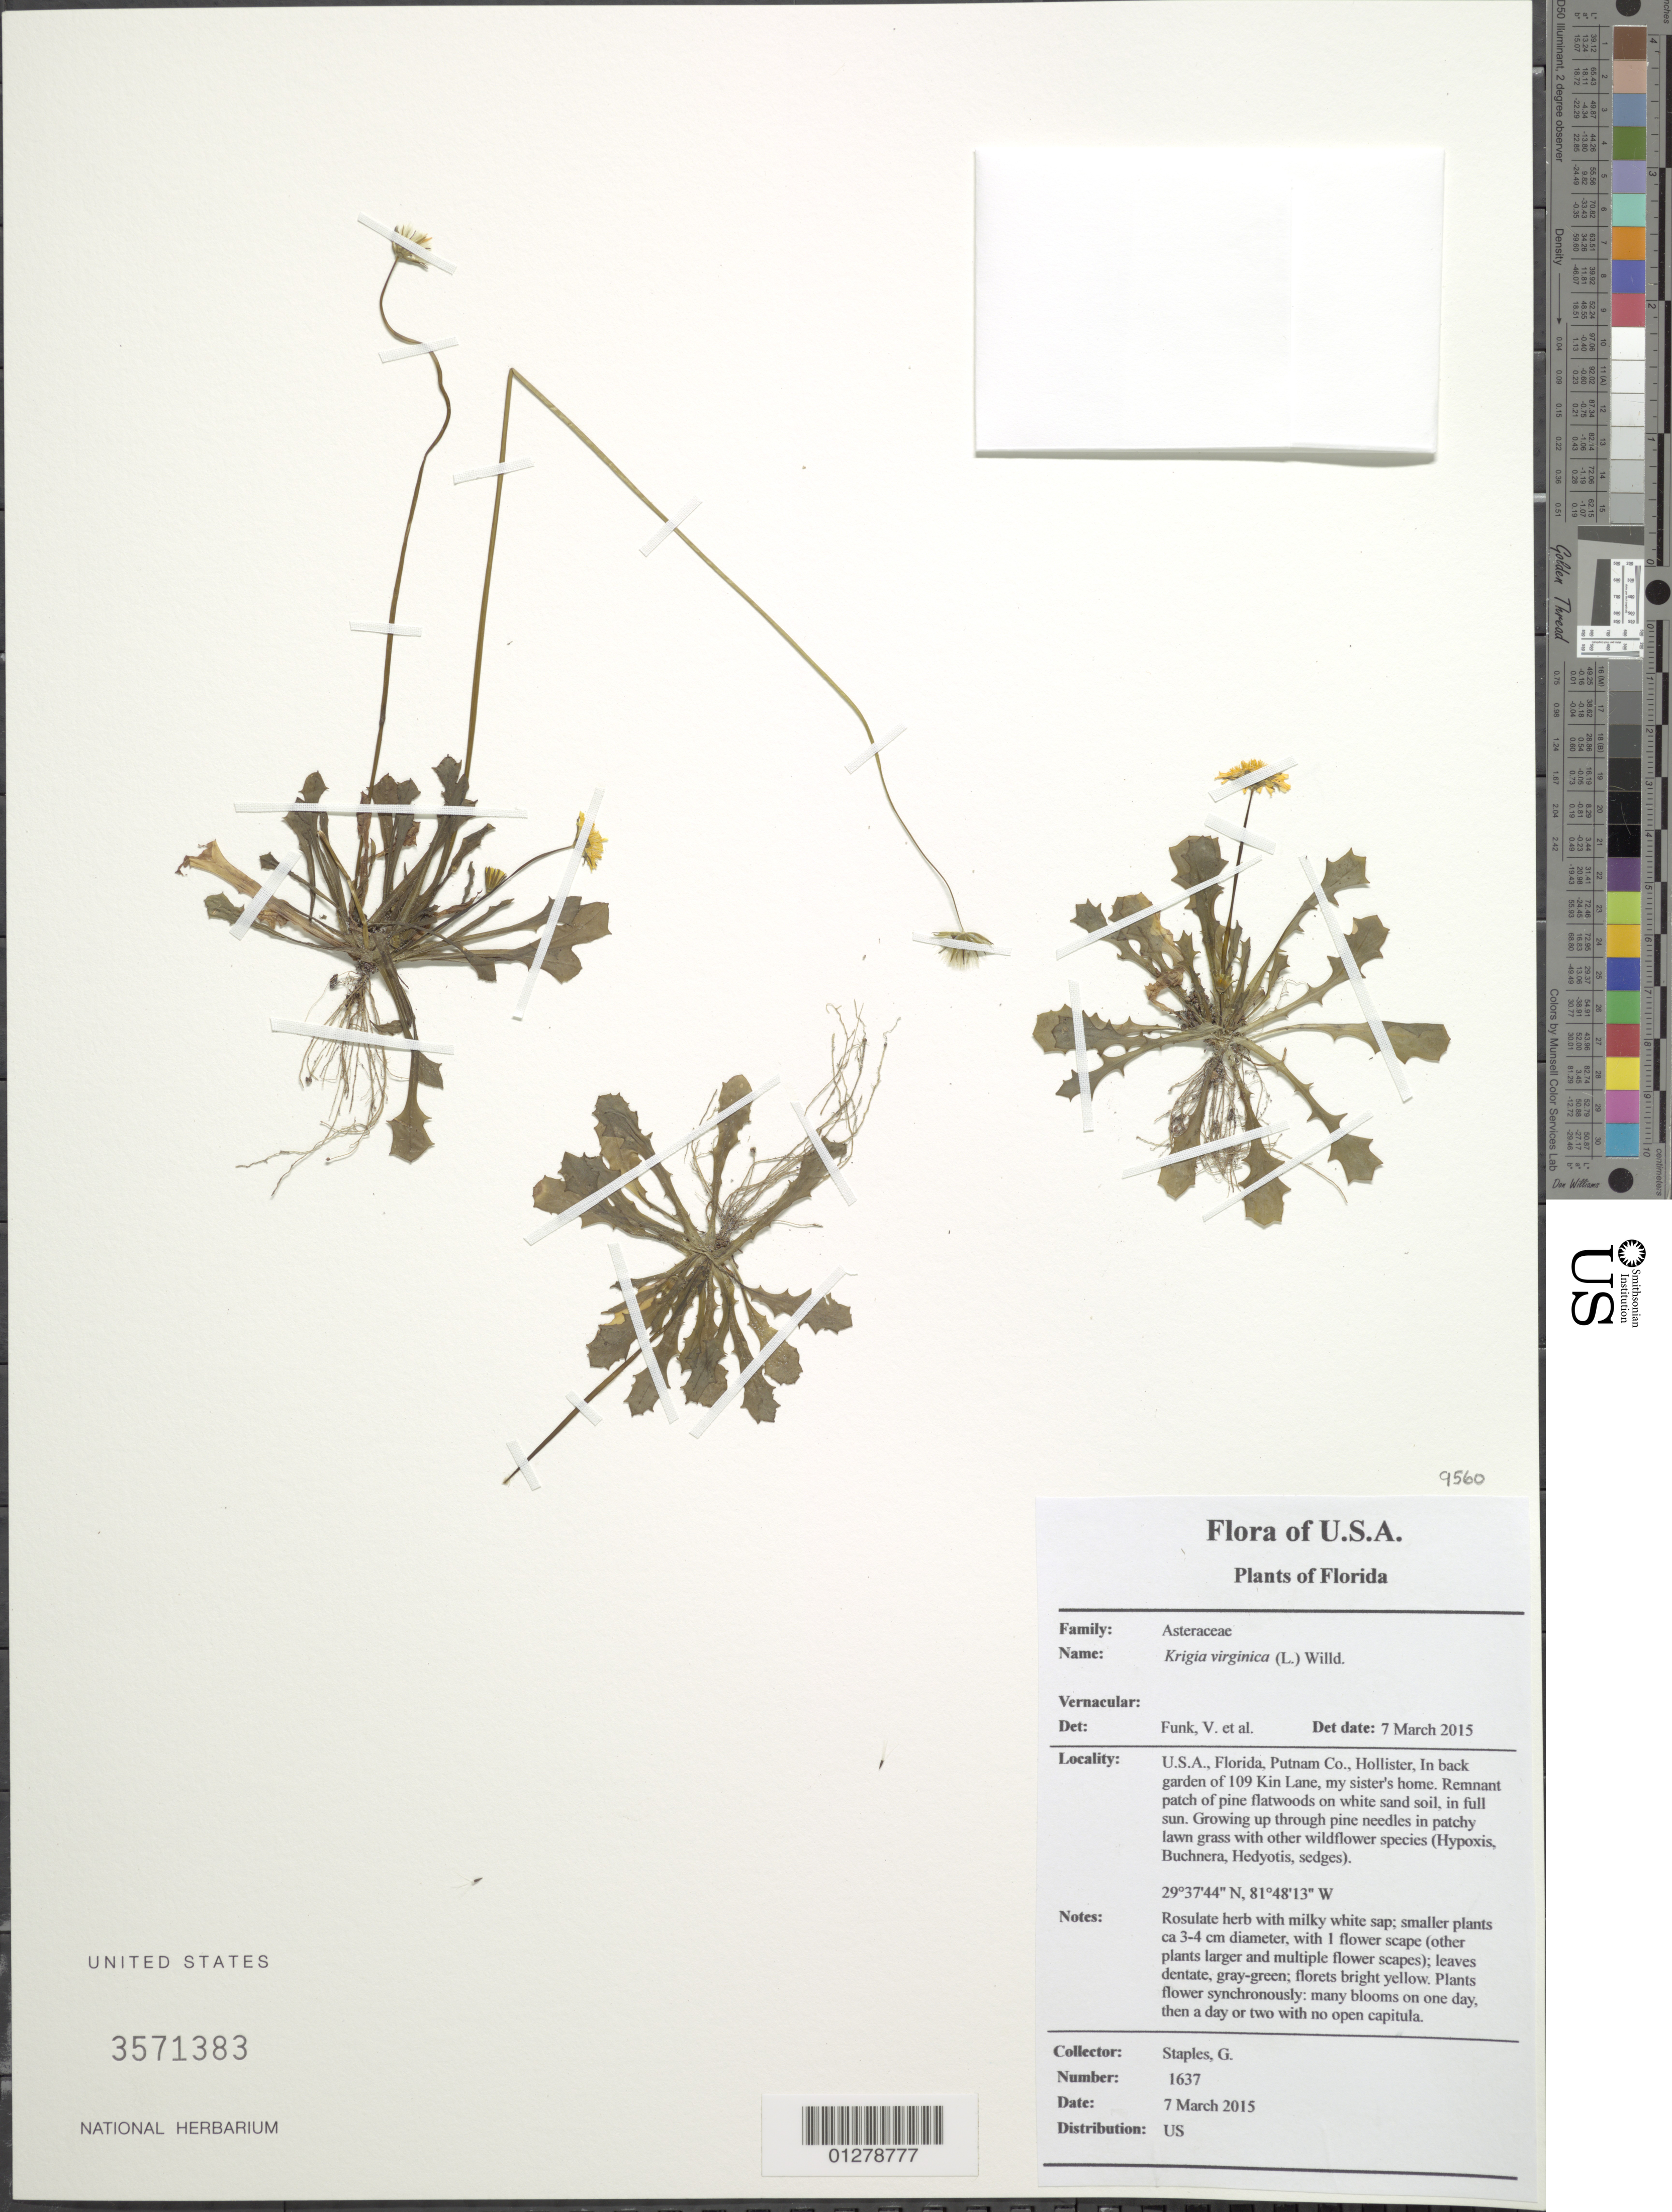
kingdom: Plantae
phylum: Tracheophyta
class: Magnoliopsida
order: Asterales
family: Asteraceae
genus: Krigia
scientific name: Krigia virginica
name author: (L.) Willd.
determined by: Funk, Vicki A., (BOT), Smithsonian Institution - National Museum of Natural History (UNITED STATES)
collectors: G. Staples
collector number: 1637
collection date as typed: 7 Mar 2015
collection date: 2015-03-07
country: United States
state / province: Florida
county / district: Putnam County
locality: In back garden of 109 Kin Lane, my sister's home.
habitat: Remnant patch of pine flatwoods on white sand soil, in full sun. Growing up through pine needles in patchy lawn grass with otehr wildflower species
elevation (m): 10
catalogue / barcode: US 3571383